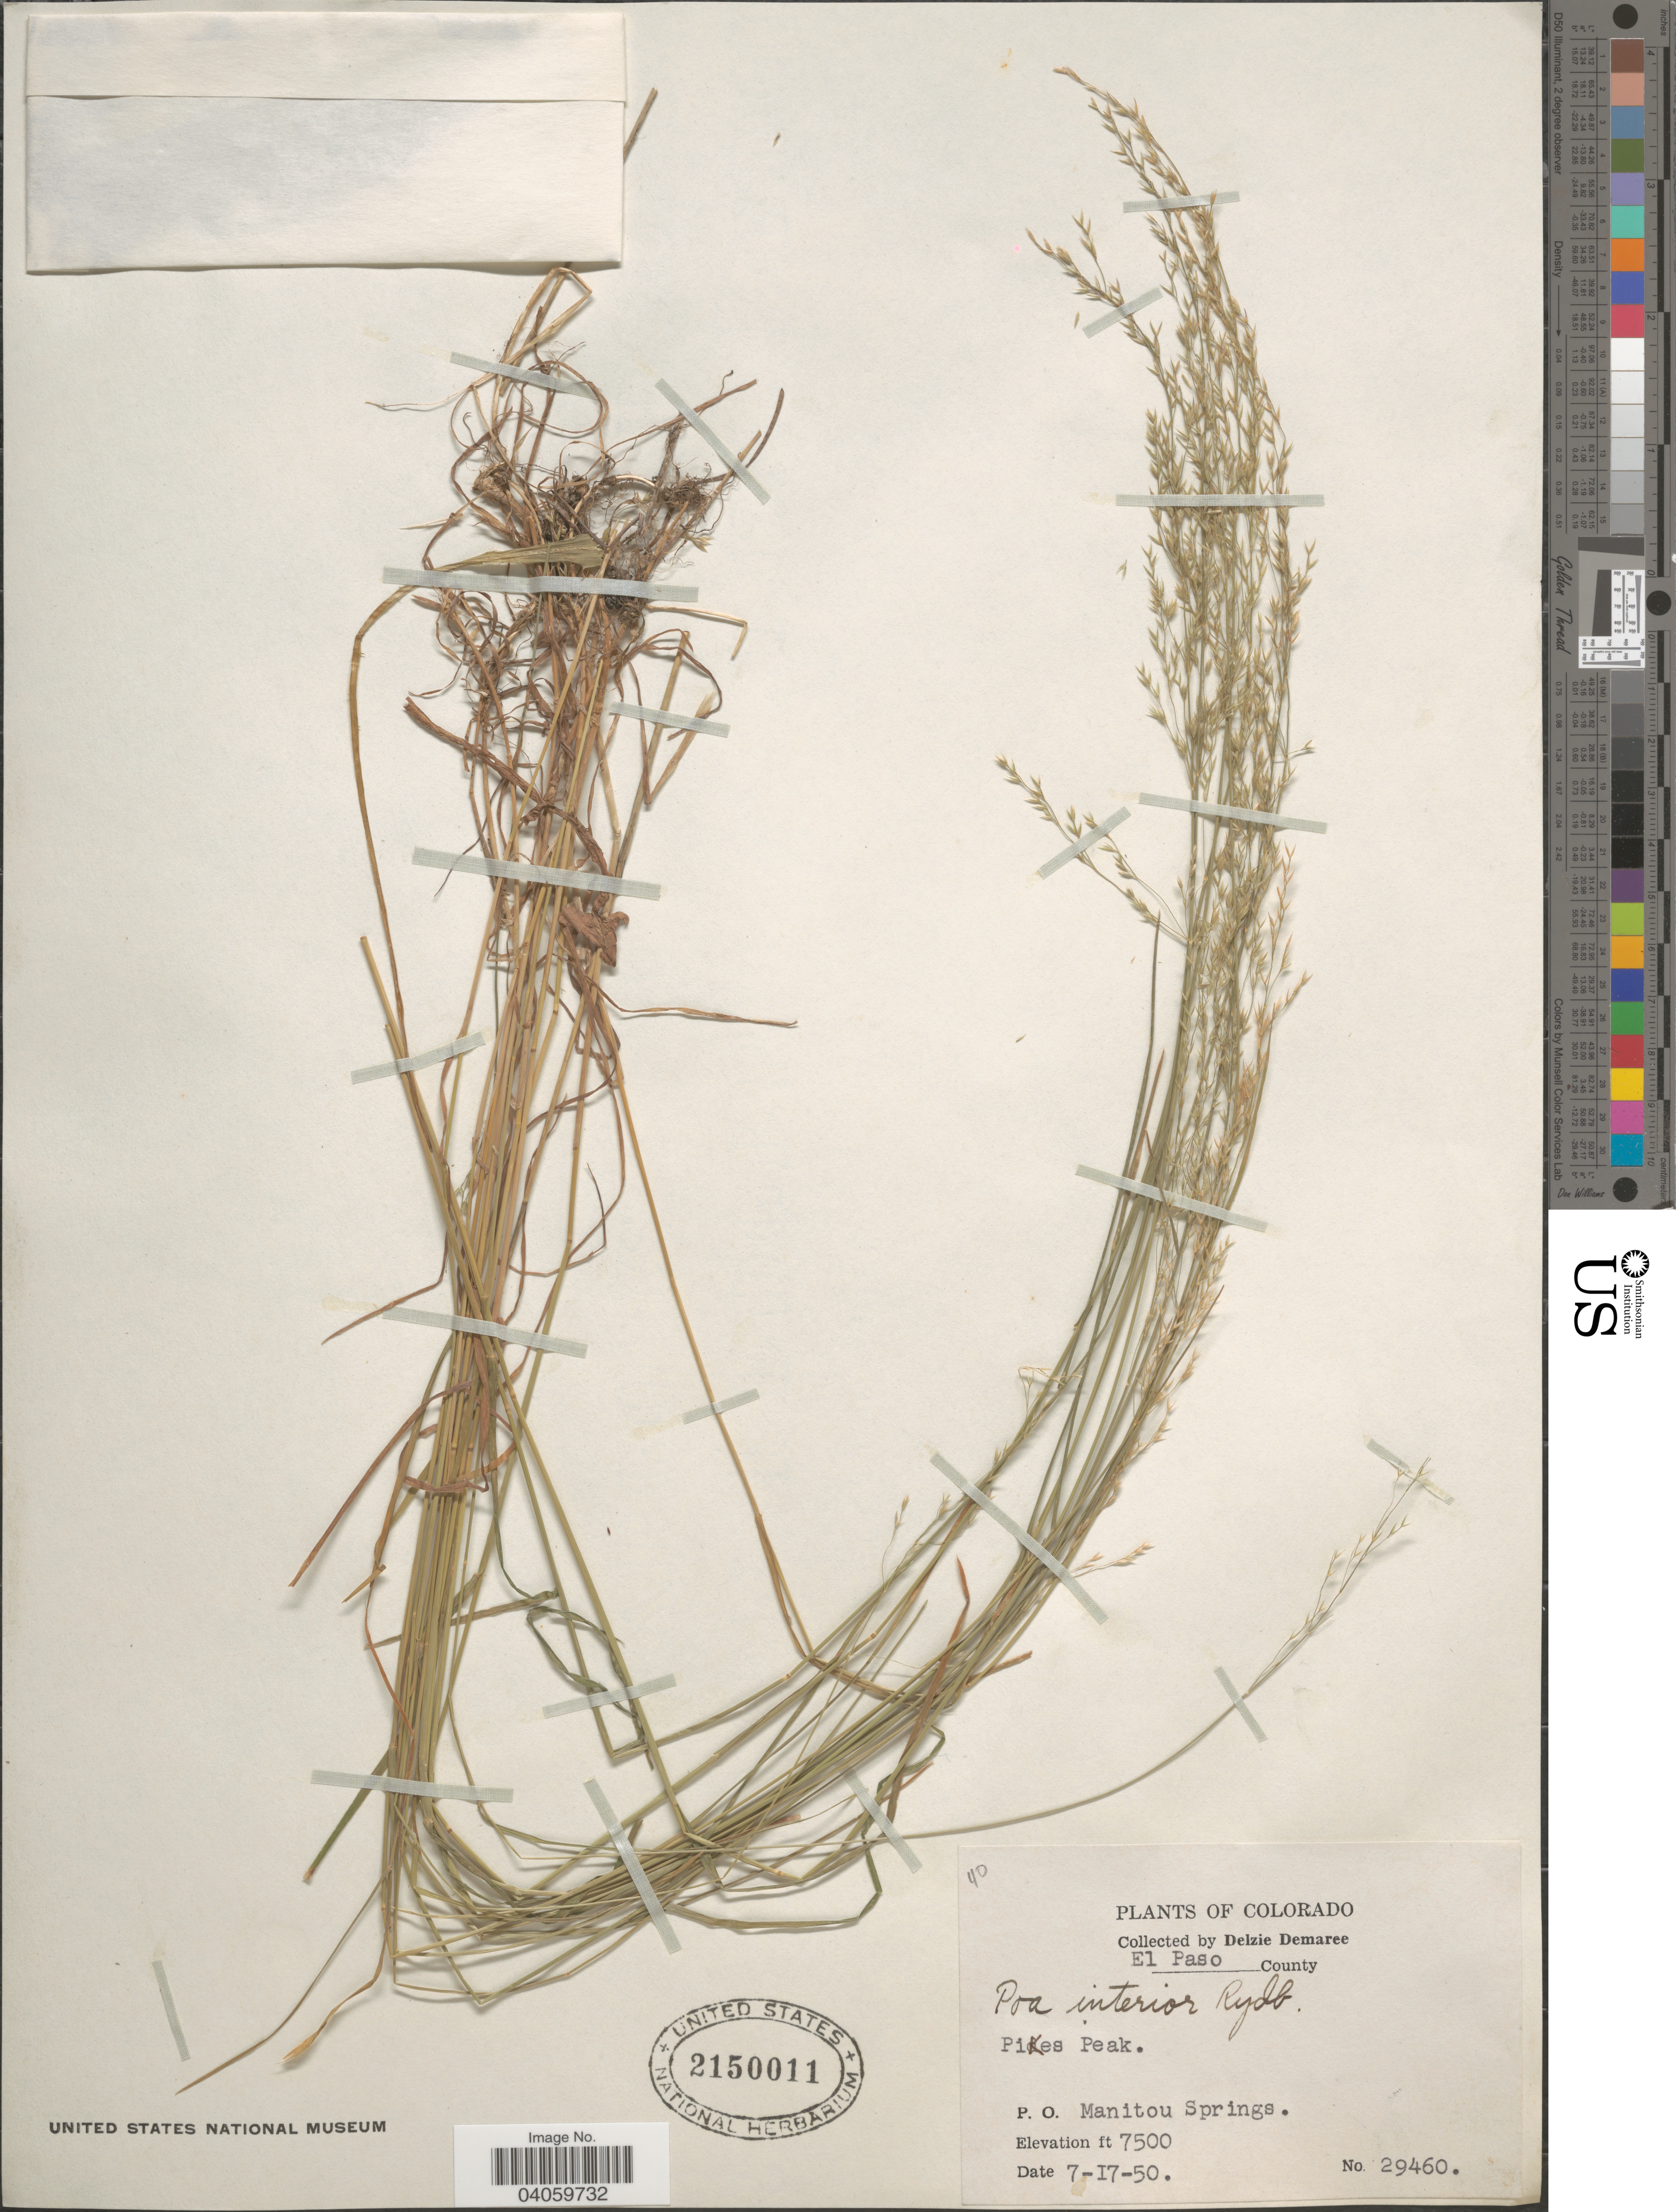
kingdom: Plantae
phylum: Tracheophyta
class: Liliopsida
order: Poales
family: Poaceae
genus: Poa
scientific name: Poa interior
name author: Rydb.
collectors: D. Demaree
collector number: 29460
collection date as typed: Transcribed d/m/y: 17/7/50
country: United States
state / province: Colorado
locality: El Paso County. Pikes Peak. P. O. Manitou Springs.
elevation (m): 2286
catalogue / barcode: US 2150011